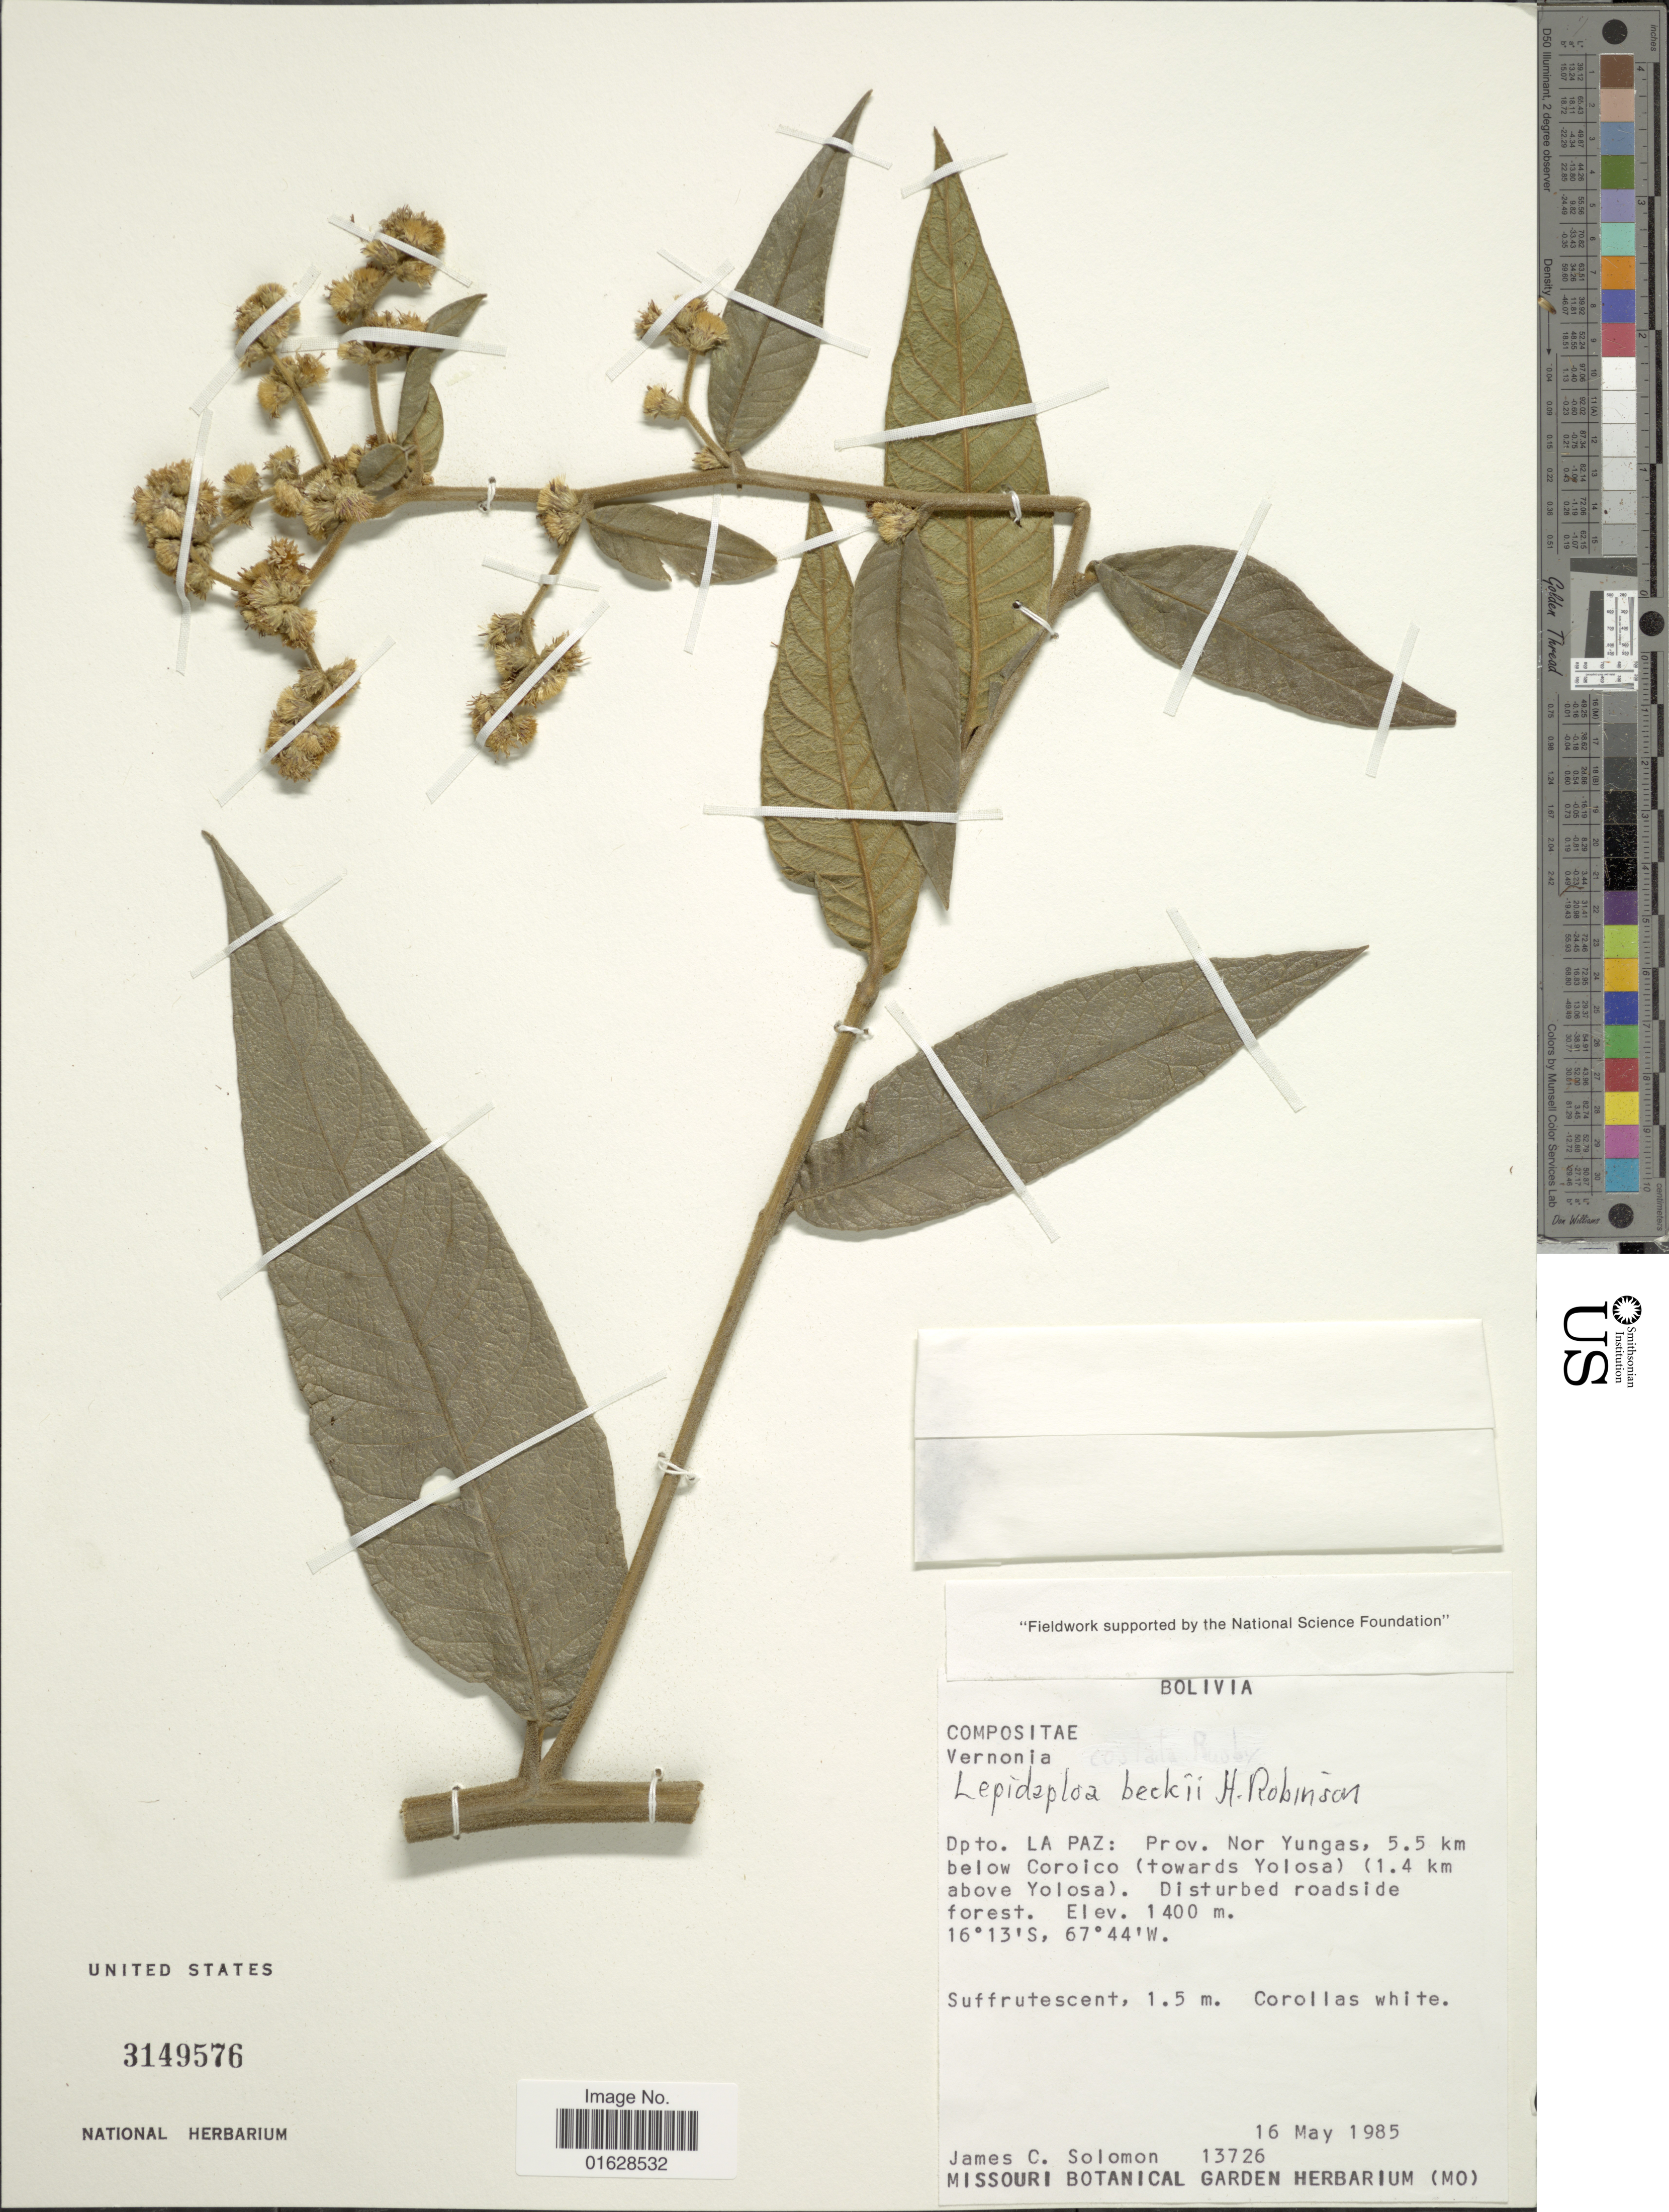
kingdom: Plantae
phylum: Tracheophyta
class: Magnoliopsida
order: Asterales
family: Asteraceae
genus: Lepidaploa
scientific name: Lepidaploa beckii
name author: H. Rob.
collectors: J. C. Solomon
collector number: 13726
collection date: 1985-05-16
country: Bolivia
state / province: La Paz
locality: Bolivia. Dpto. La Paz, Prov. Nor Yungas, 5.5 km below Coroico (towards Yolosa) ( 1.4 km above Yolosa). Disturbed roadside forest.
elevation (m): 1400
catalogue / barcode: US 3149576